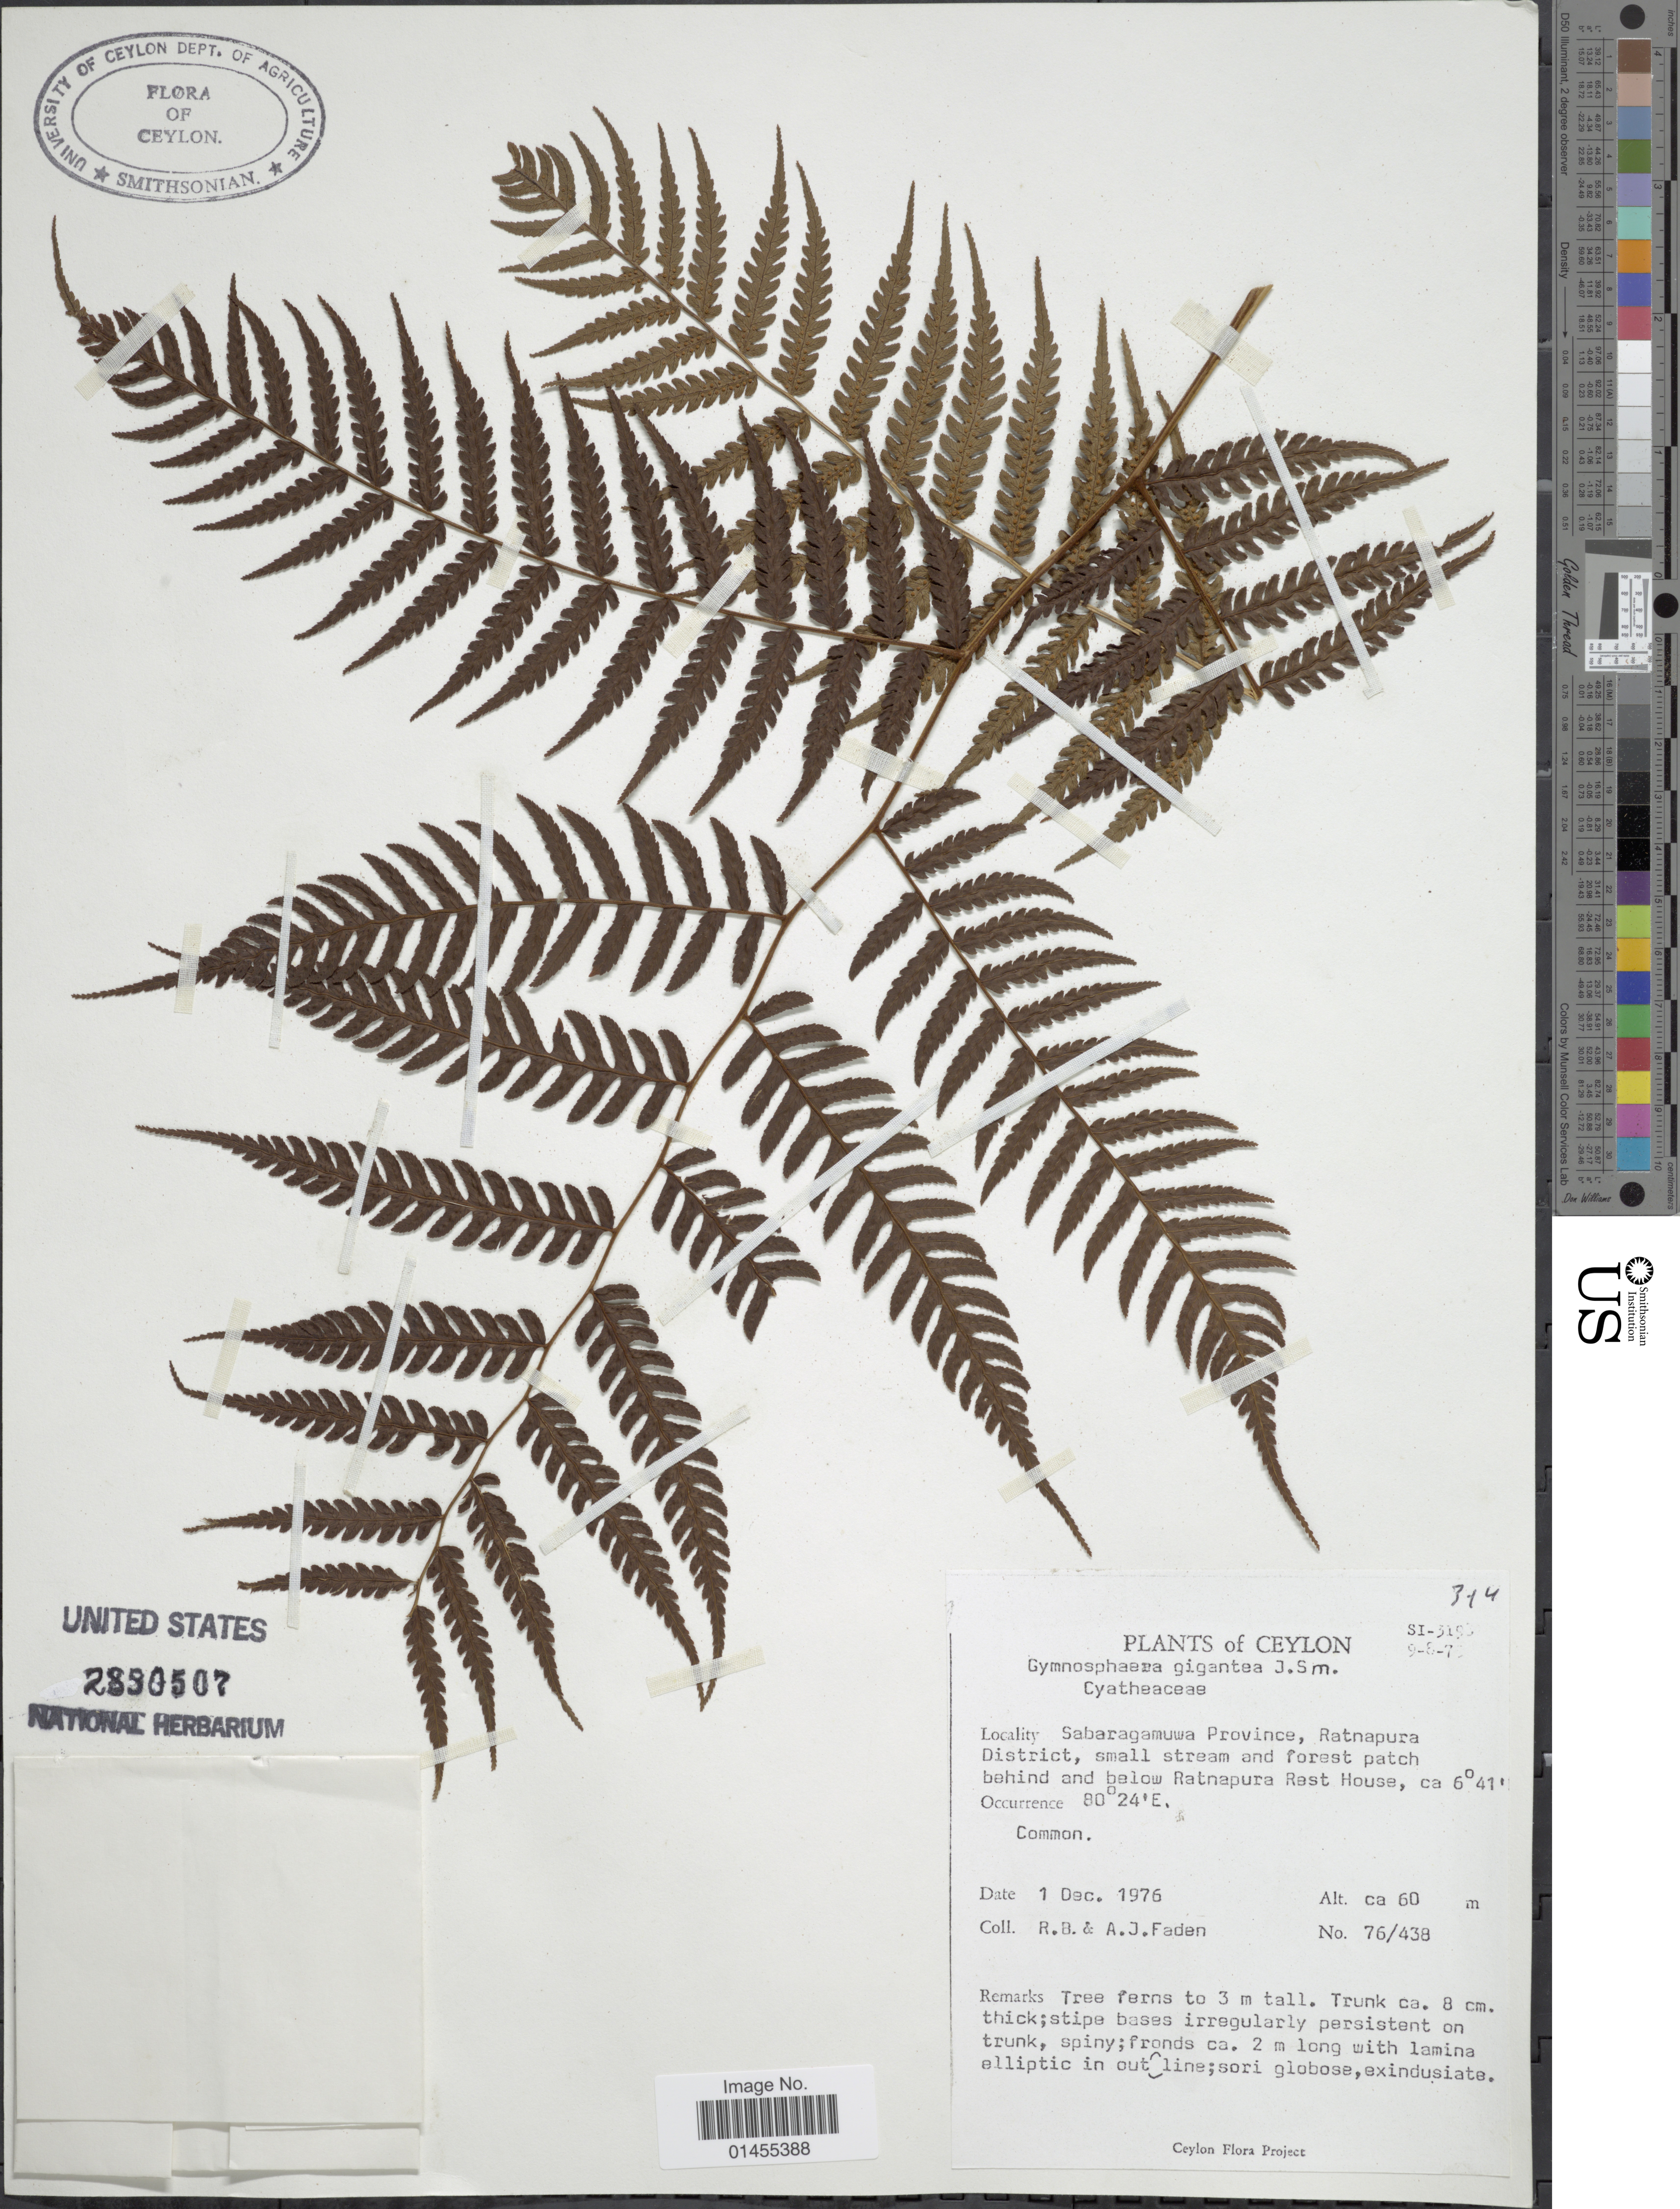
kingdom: Plantae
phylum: Tracheophyta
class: Polypodiopsida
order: Cyatheales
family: Cyatheaceae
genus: Alsophila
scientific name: Alsophila sp.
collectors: R. B. Faden & A. J. Faden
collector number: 76/438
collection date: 1976-12-01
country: Sri Lanka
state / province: Sabaragamuwa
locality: Ceylon, Sabaragamuwa Province, ratnapura District, small stream and forest patch behind and below Ratnapura Rest House.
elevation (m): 60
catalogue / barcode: US 2890507